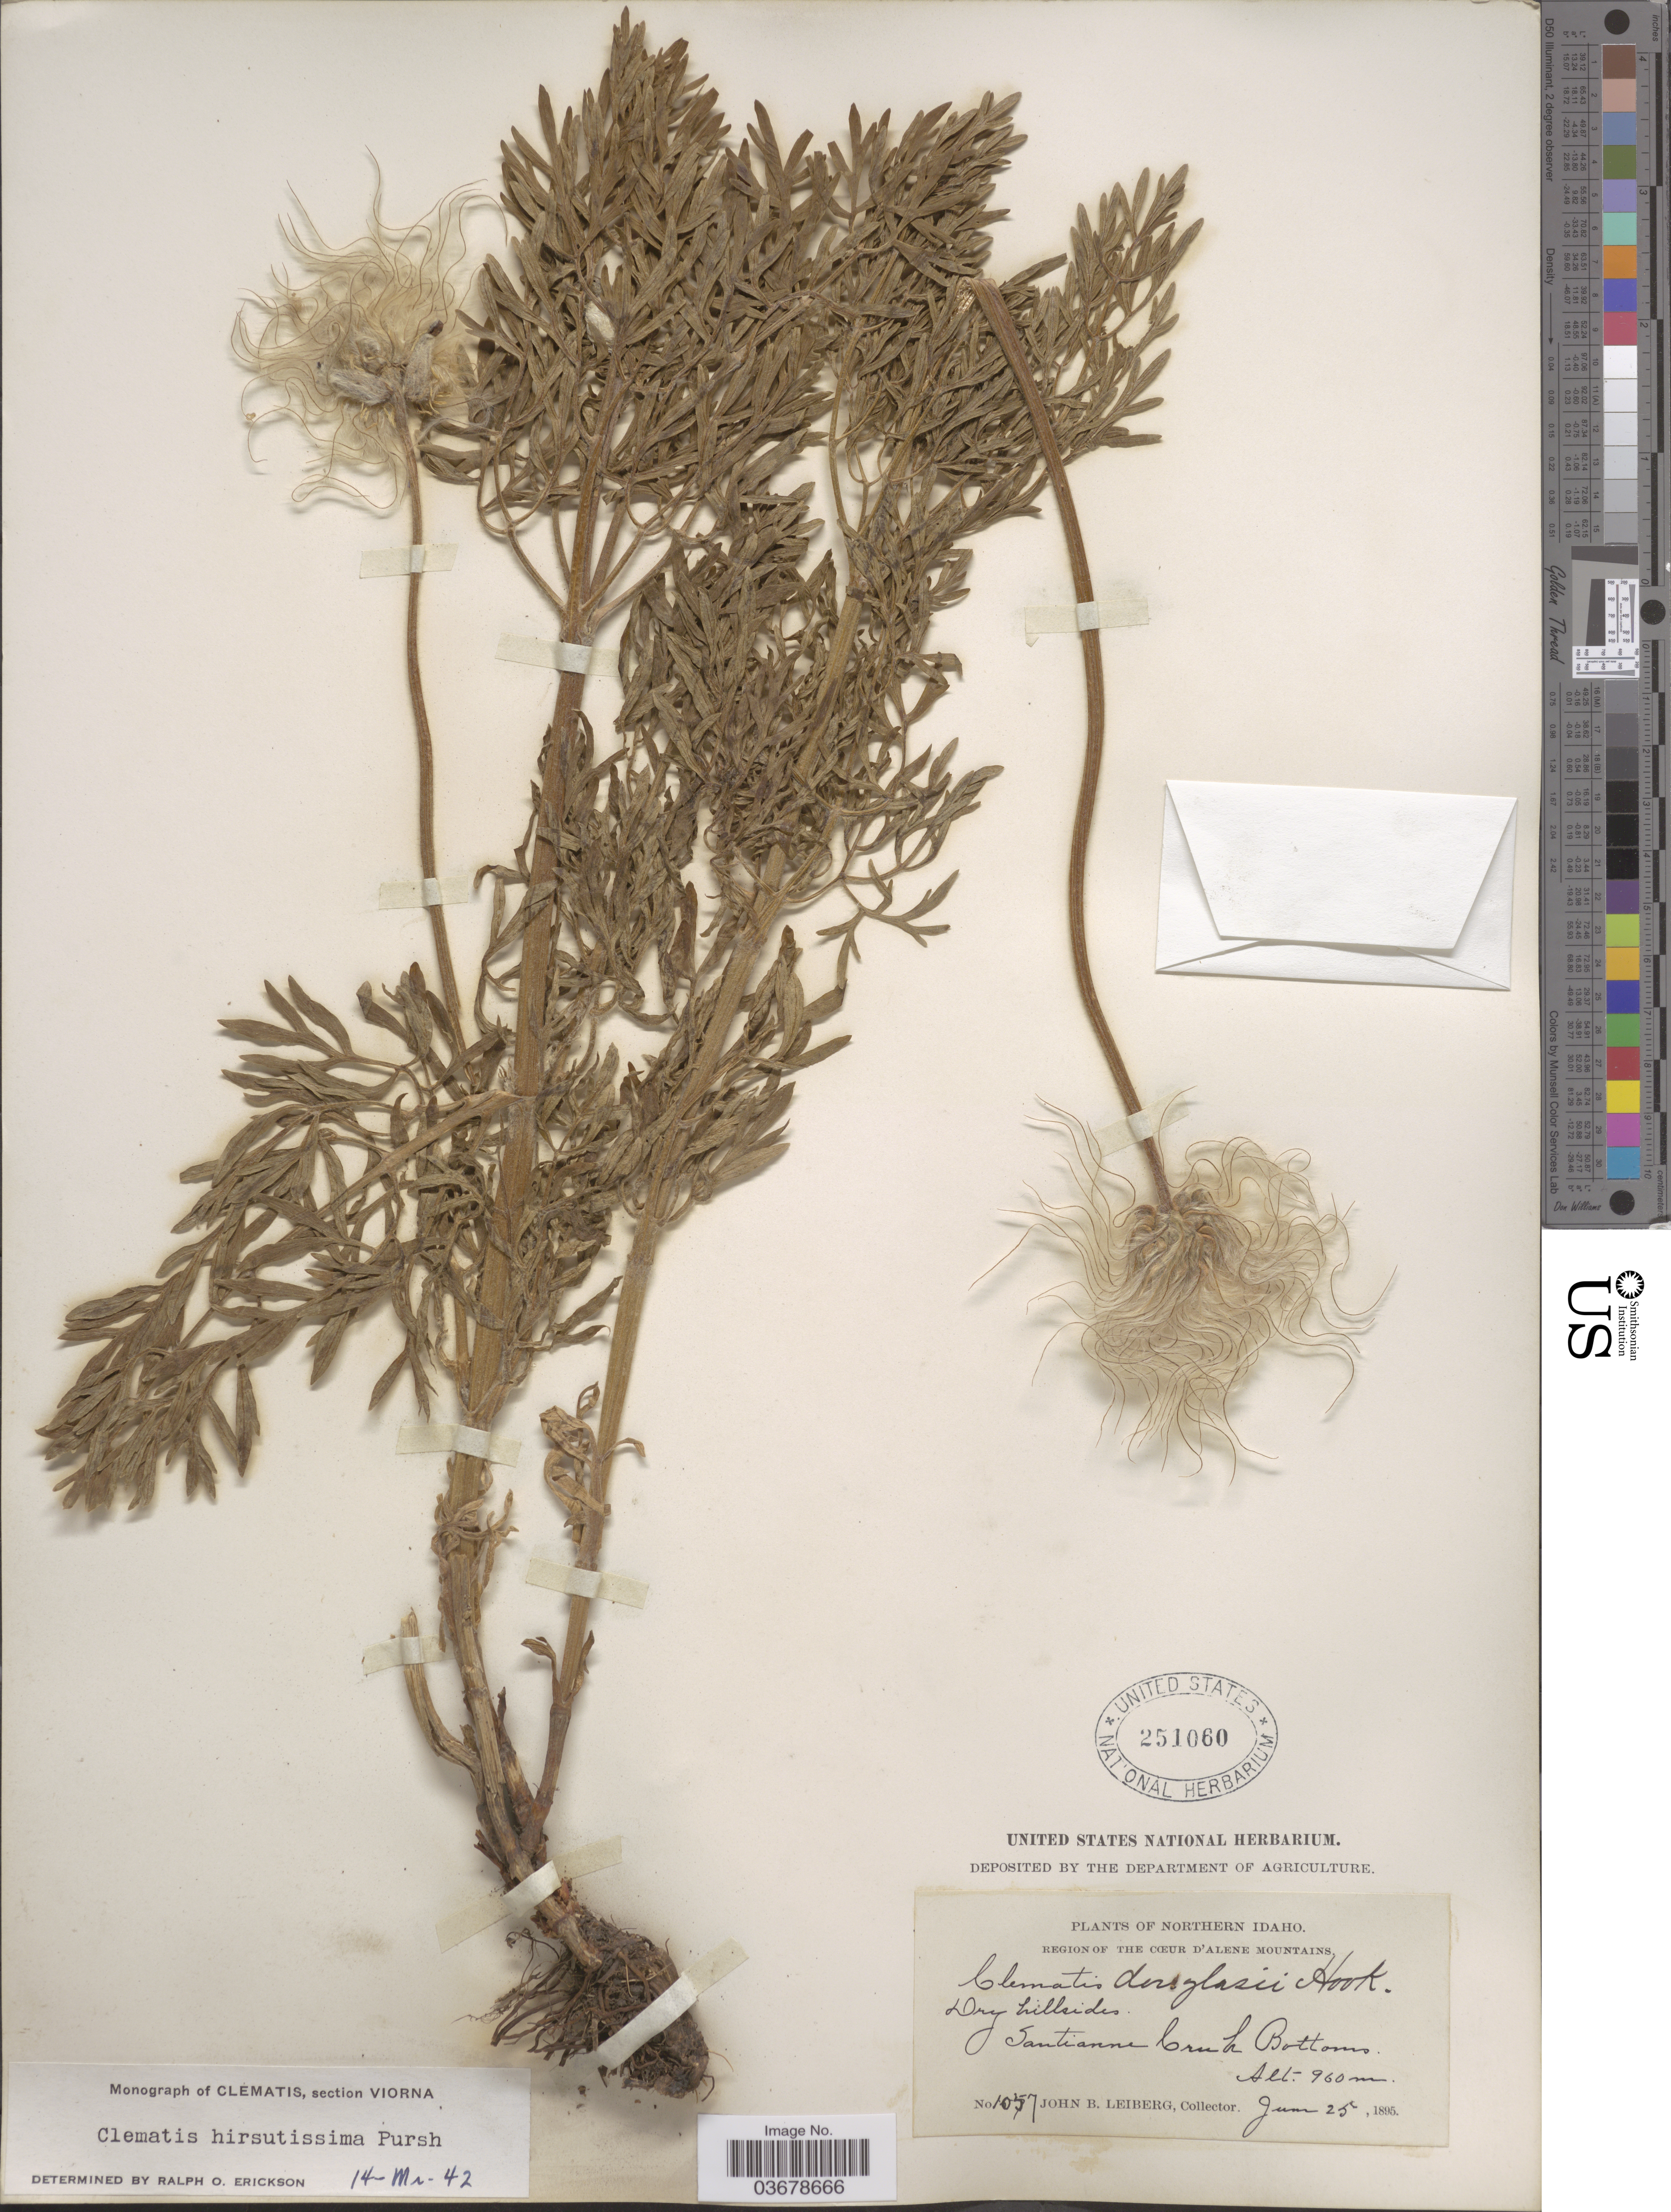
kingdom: Plantae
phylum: Tracheophyta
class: Magnoliopsida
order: Ranunculales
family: Ranunculaceae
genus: Clematis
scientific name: Clematis viorna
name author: L.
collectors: J. B. Leiberg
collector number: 1057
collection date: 1895-06-25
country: United States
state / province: Idaho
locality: Northern Idaho, Region of the Cœur d'Alene Mountains. Santianne Creek Bottoms.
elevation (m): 960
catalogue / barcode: US 251060